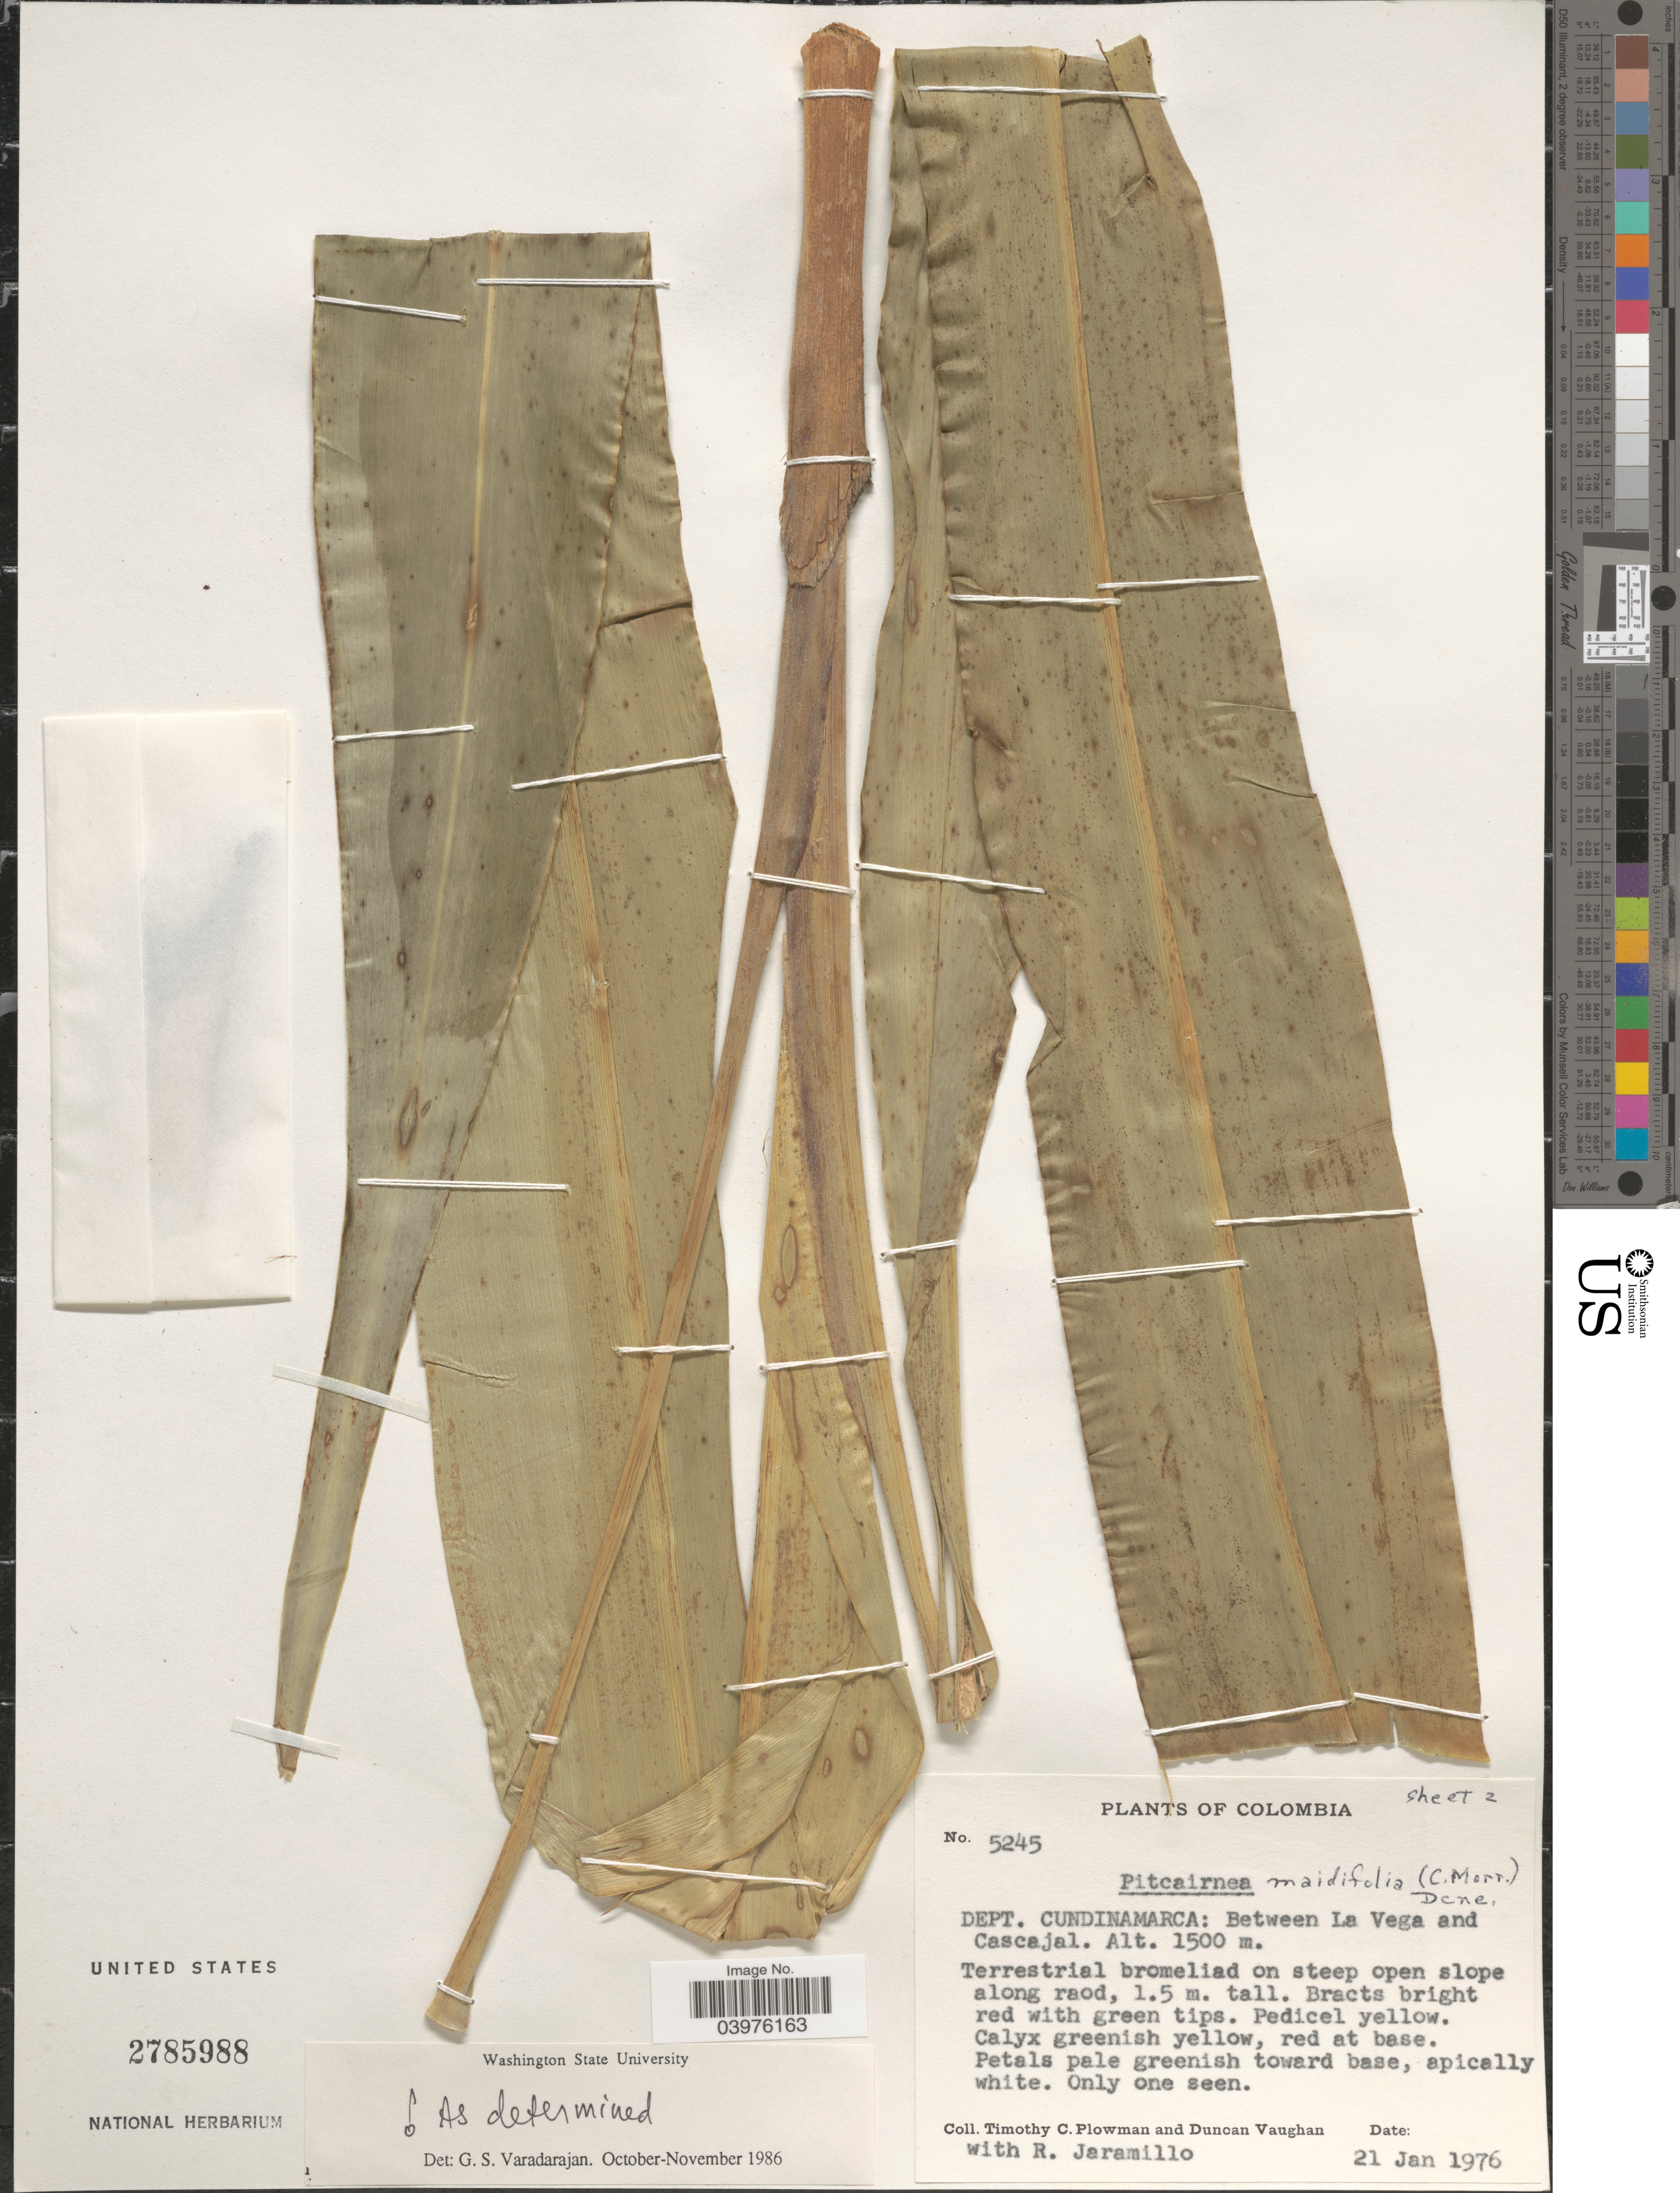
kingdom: Plantae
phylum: Tracheophyta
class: Liliopsida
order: Poales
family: Bromeliaceae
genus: Pitcairnia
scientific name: Pitcairnia maidifolia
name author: (C. Morren) Decne. ex Planch.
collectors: T. Plowman, D. Vaughan & R. Jaramillo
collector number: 5245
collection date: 1976-01-21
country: Colombia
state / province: Cundinamarca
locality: Dept. Cundinamarca: Between La Vega and Cascajal.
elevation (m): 1500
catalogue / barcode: US 2785988